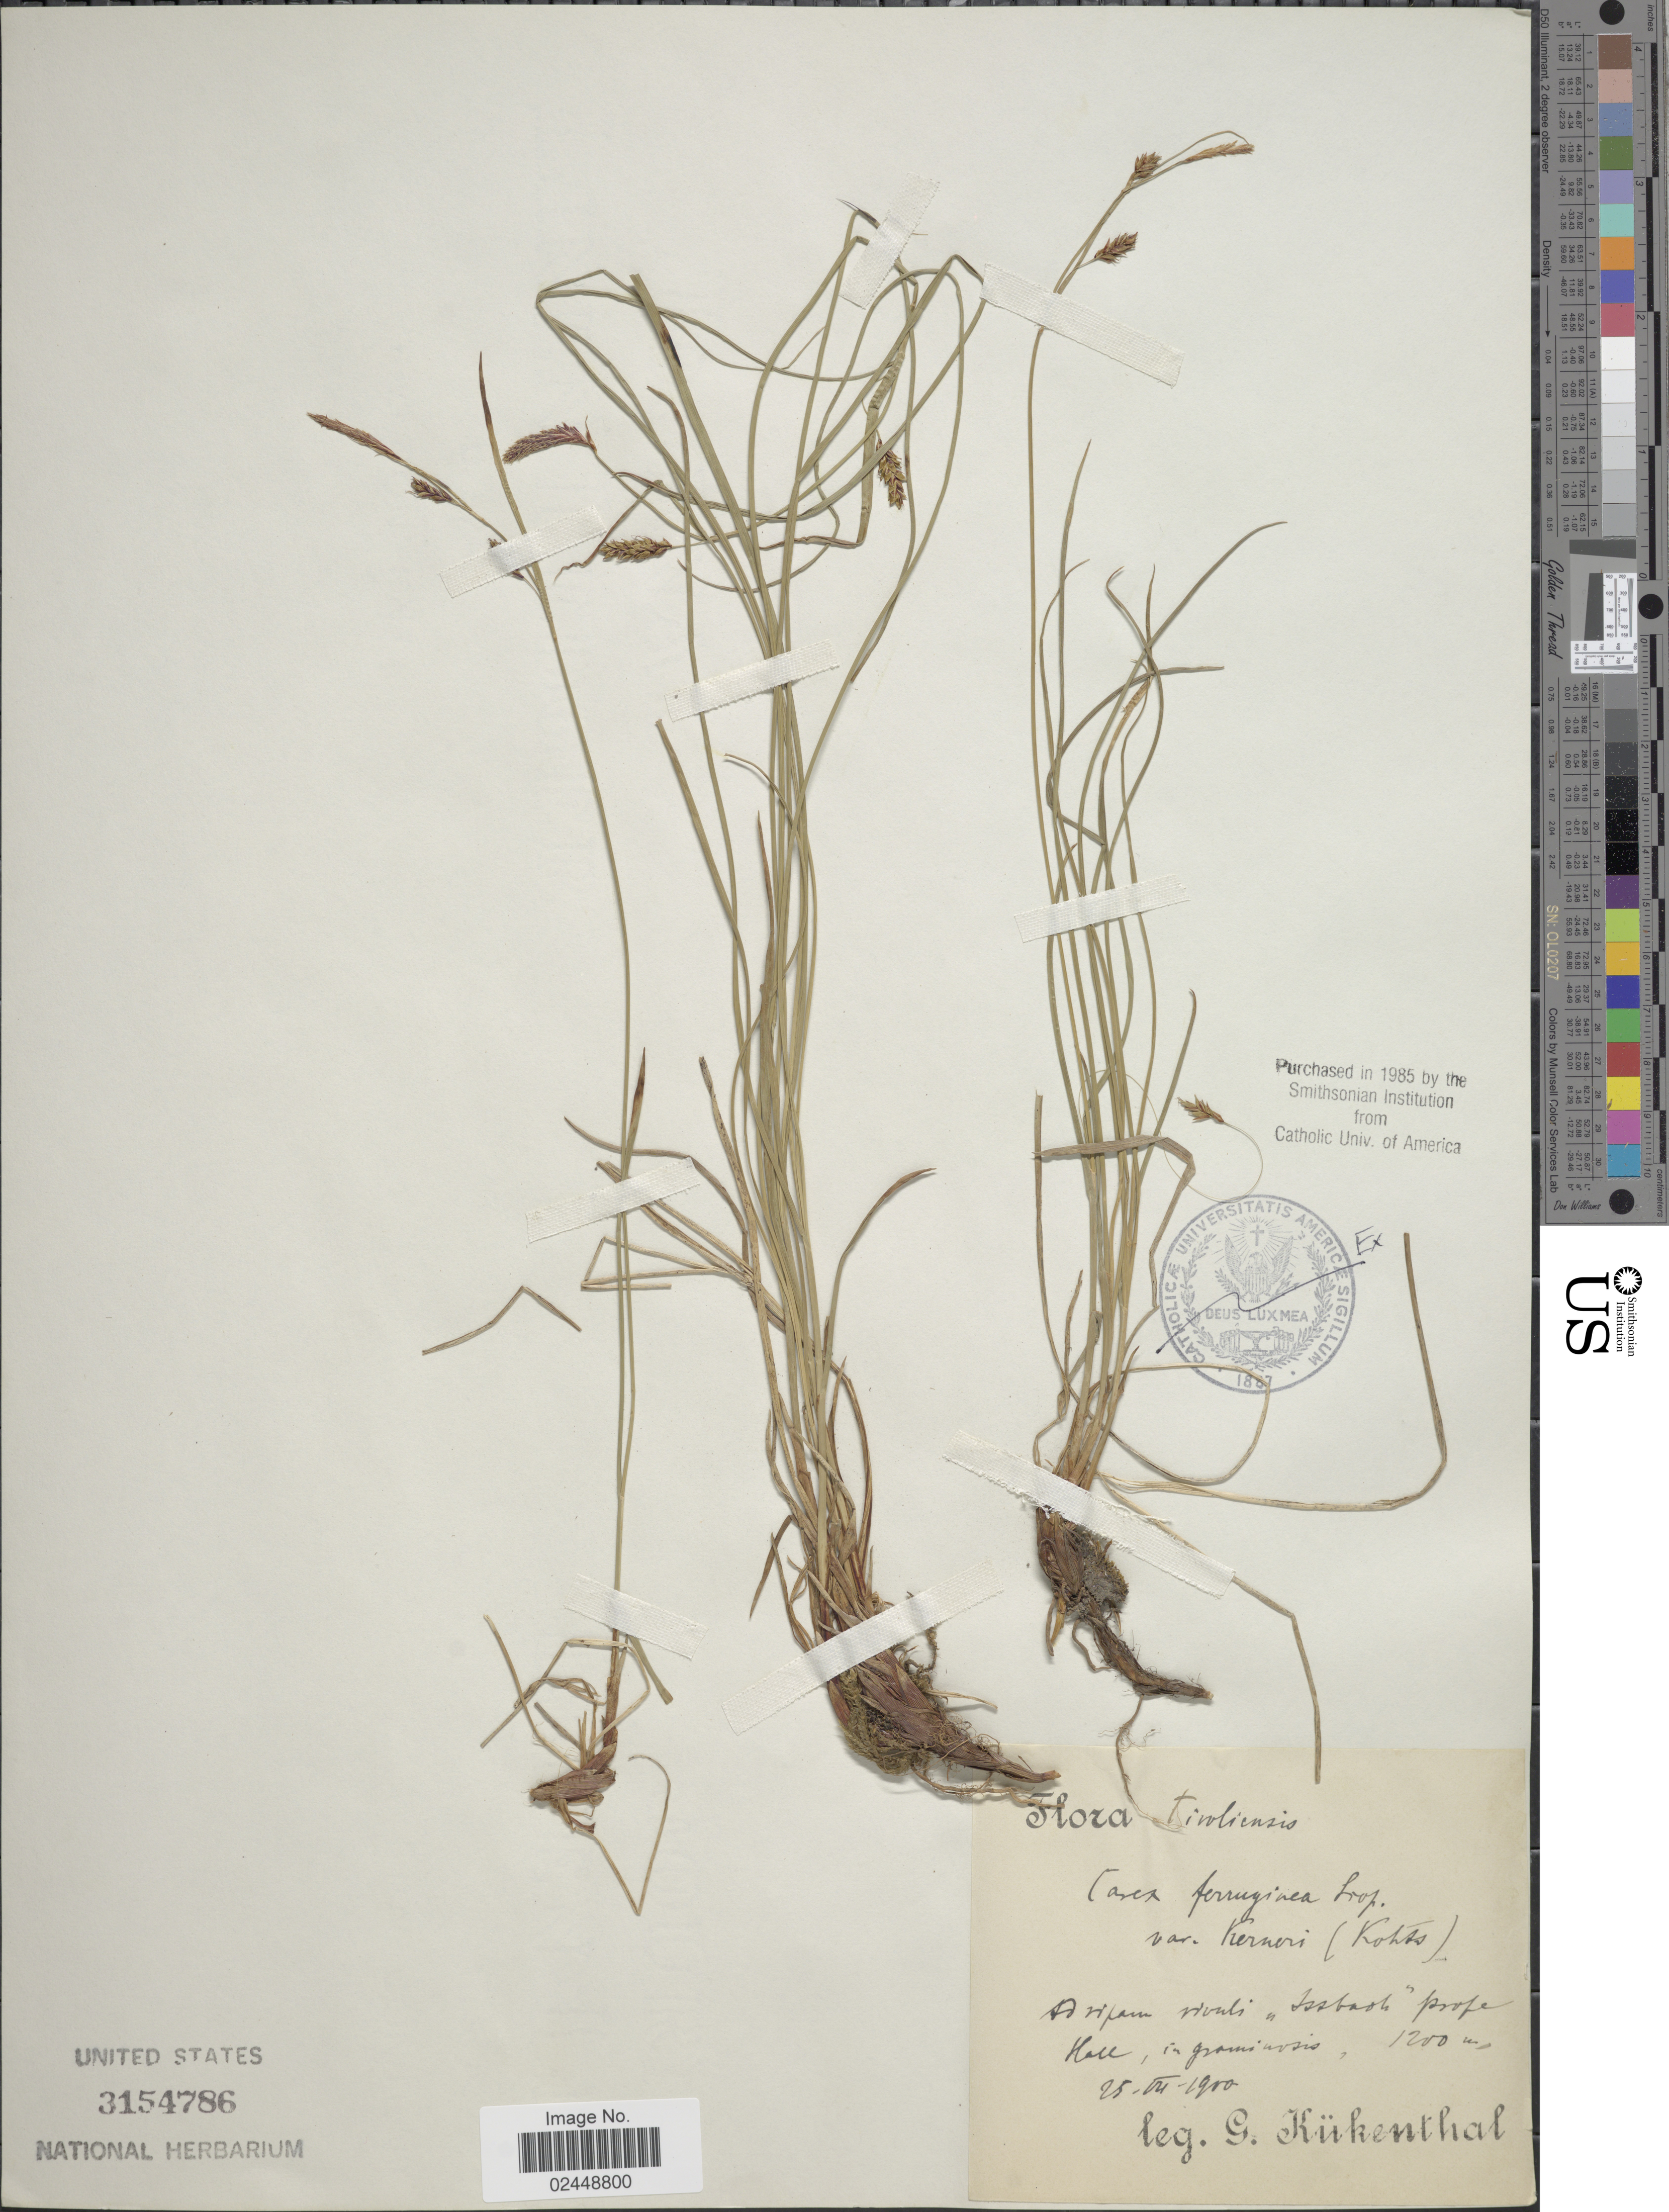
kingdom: Plantae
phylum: Tracheophyta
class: Liliopsida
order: Poales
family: Cyperaceae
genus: Carex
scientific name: Carex ferruginea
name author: Scop.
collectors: G. Kükenthal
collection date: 1900-07-25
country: Austria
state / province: Tirol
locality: Ad ripam rivulis Issbash prope Holl, ingraminosis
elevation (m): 1200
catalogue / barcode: US 3154786